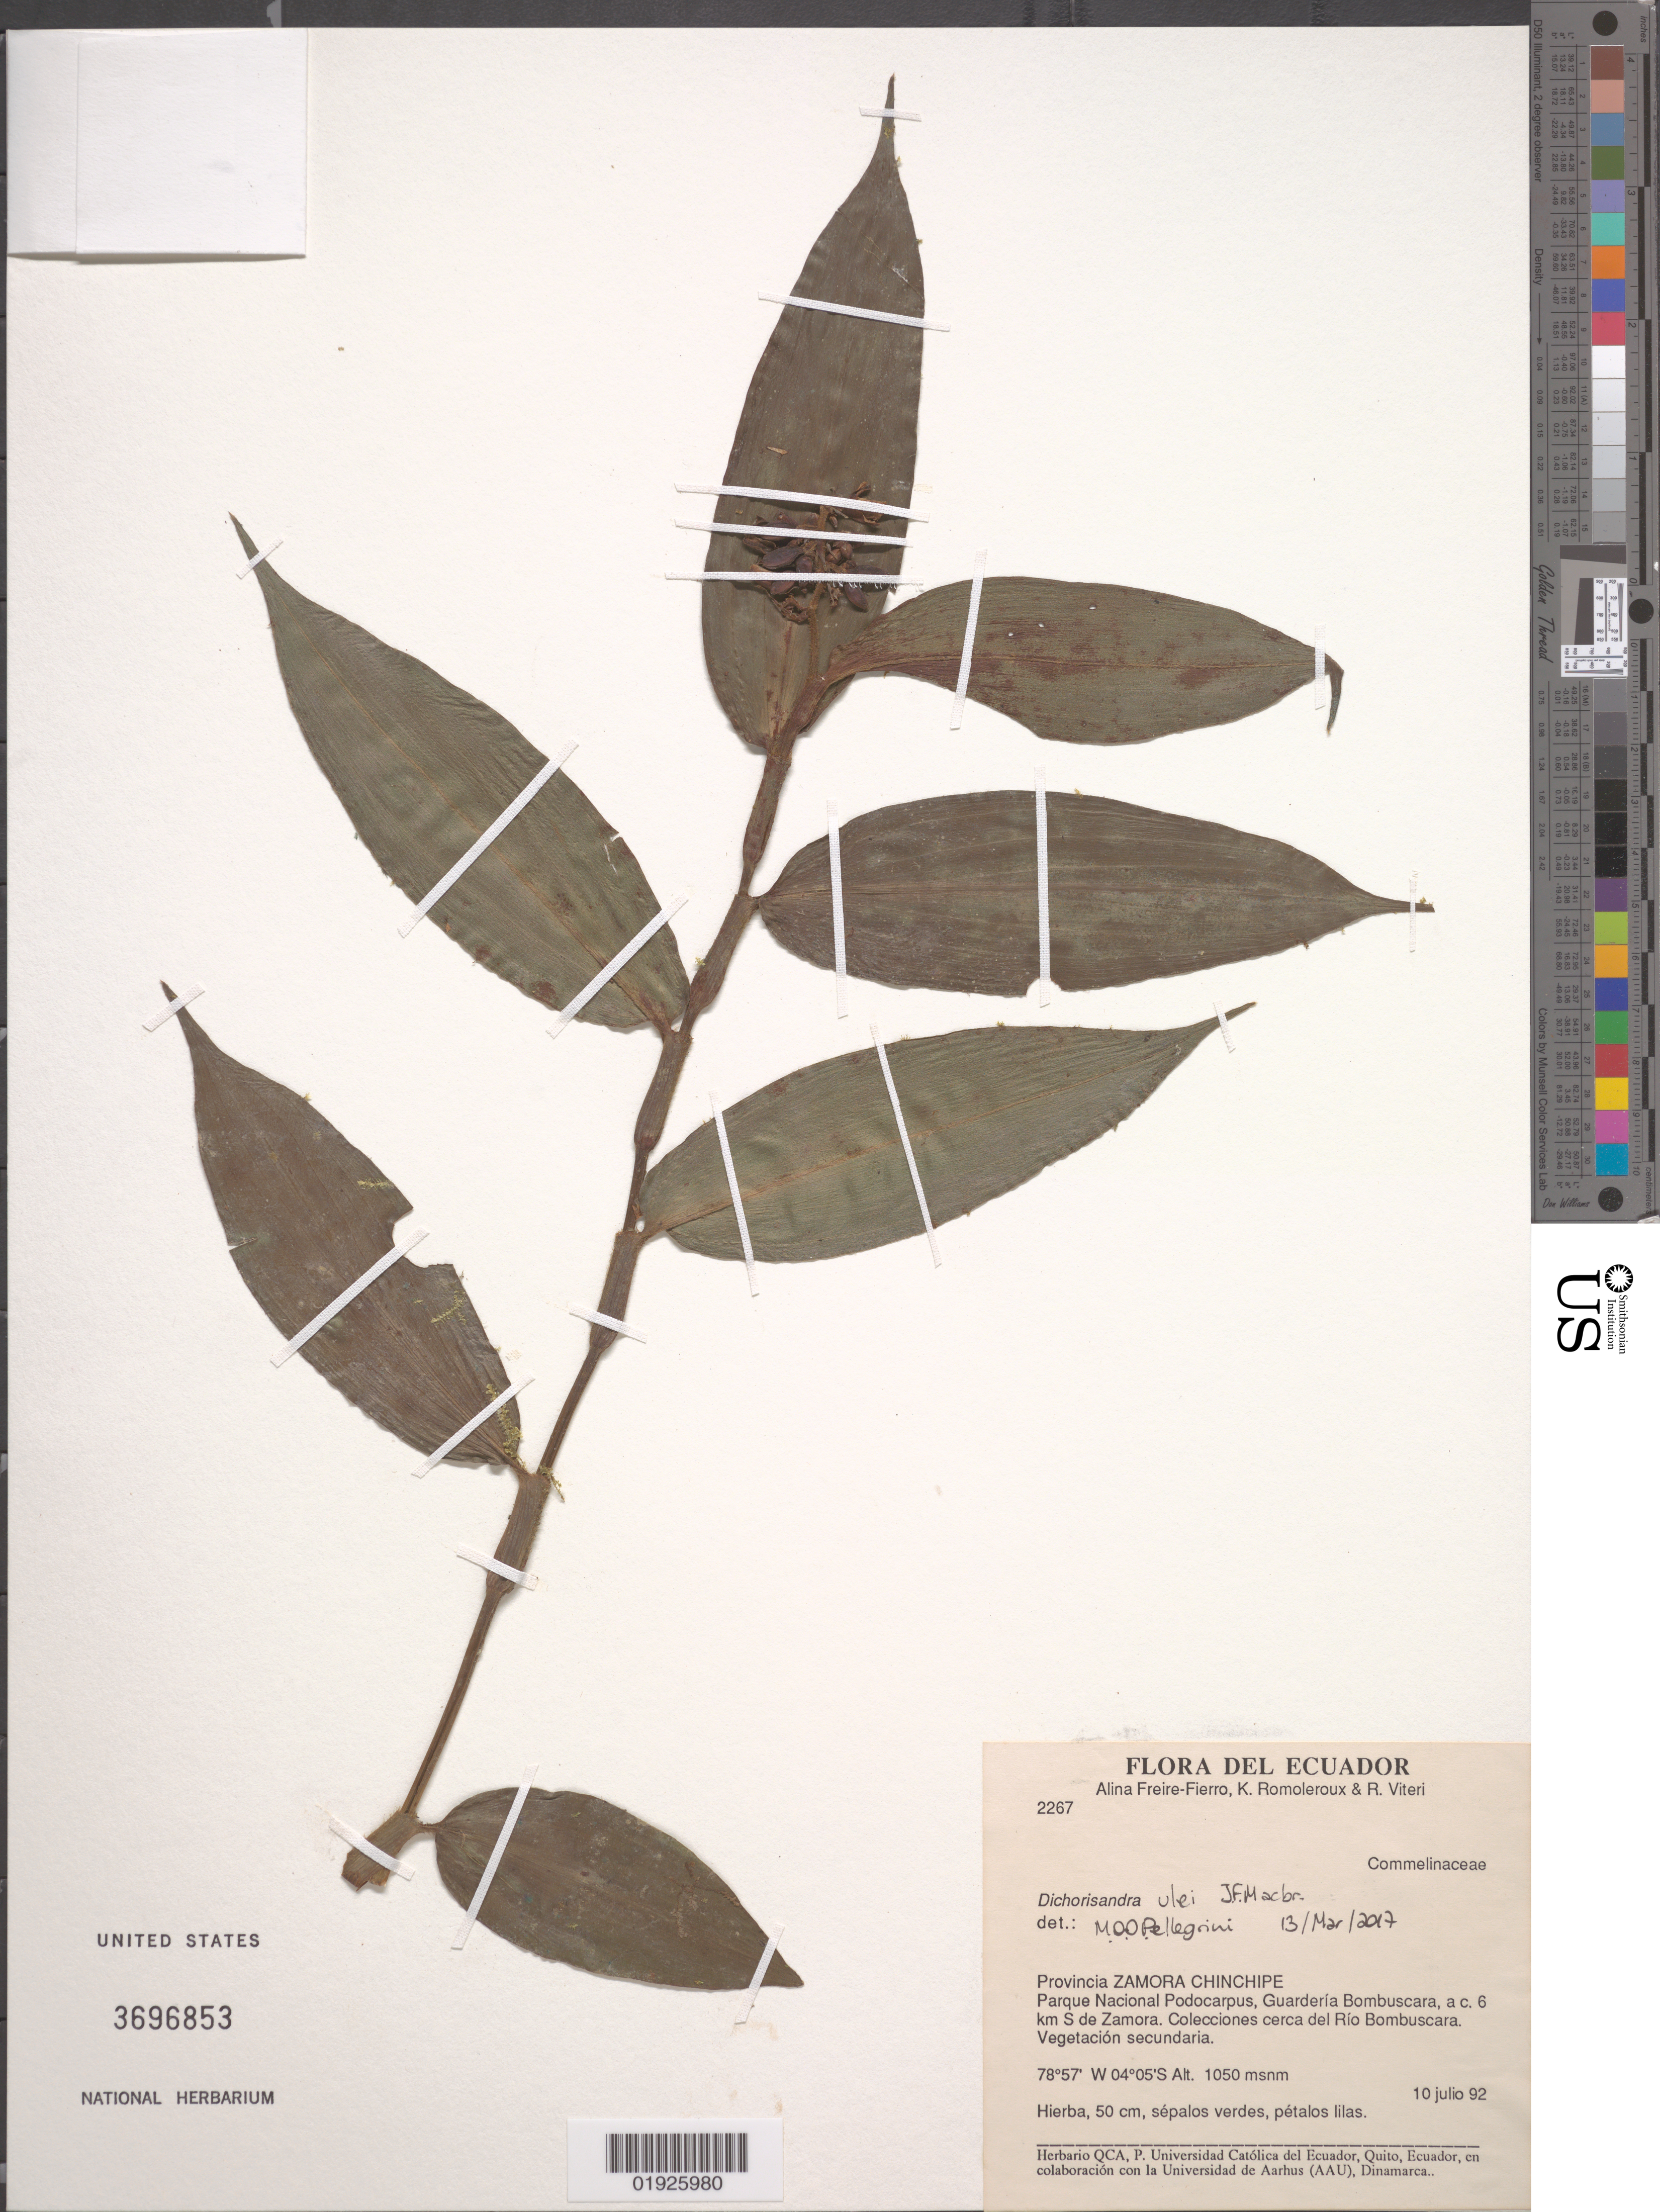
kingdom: Plantae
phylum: Tracheophyta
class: Liliopsida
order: Commelinales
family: Commelinaceae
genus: Dichorisandra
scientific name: Dichorisandra ulei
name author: J.F. Macbr.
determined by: Pellegrini, M. O. de Oliveira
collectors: A. Freire-Fierro, K. Romoleroux & R. Viteri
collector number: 2267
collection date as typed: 10 julio 92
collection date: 1992-07-10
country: Ecuador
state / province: Zamora-Chinchipe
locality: Parque Nacional Podocarpus, Guarderia Bombuscara, a c. 6 km S de Zamora. Colecciones cerca del Rio Bombuscara.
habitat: Vegetacion secundaria.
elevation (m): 1050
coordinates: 04 05 S, 78 57 W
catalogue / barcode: US 3696853